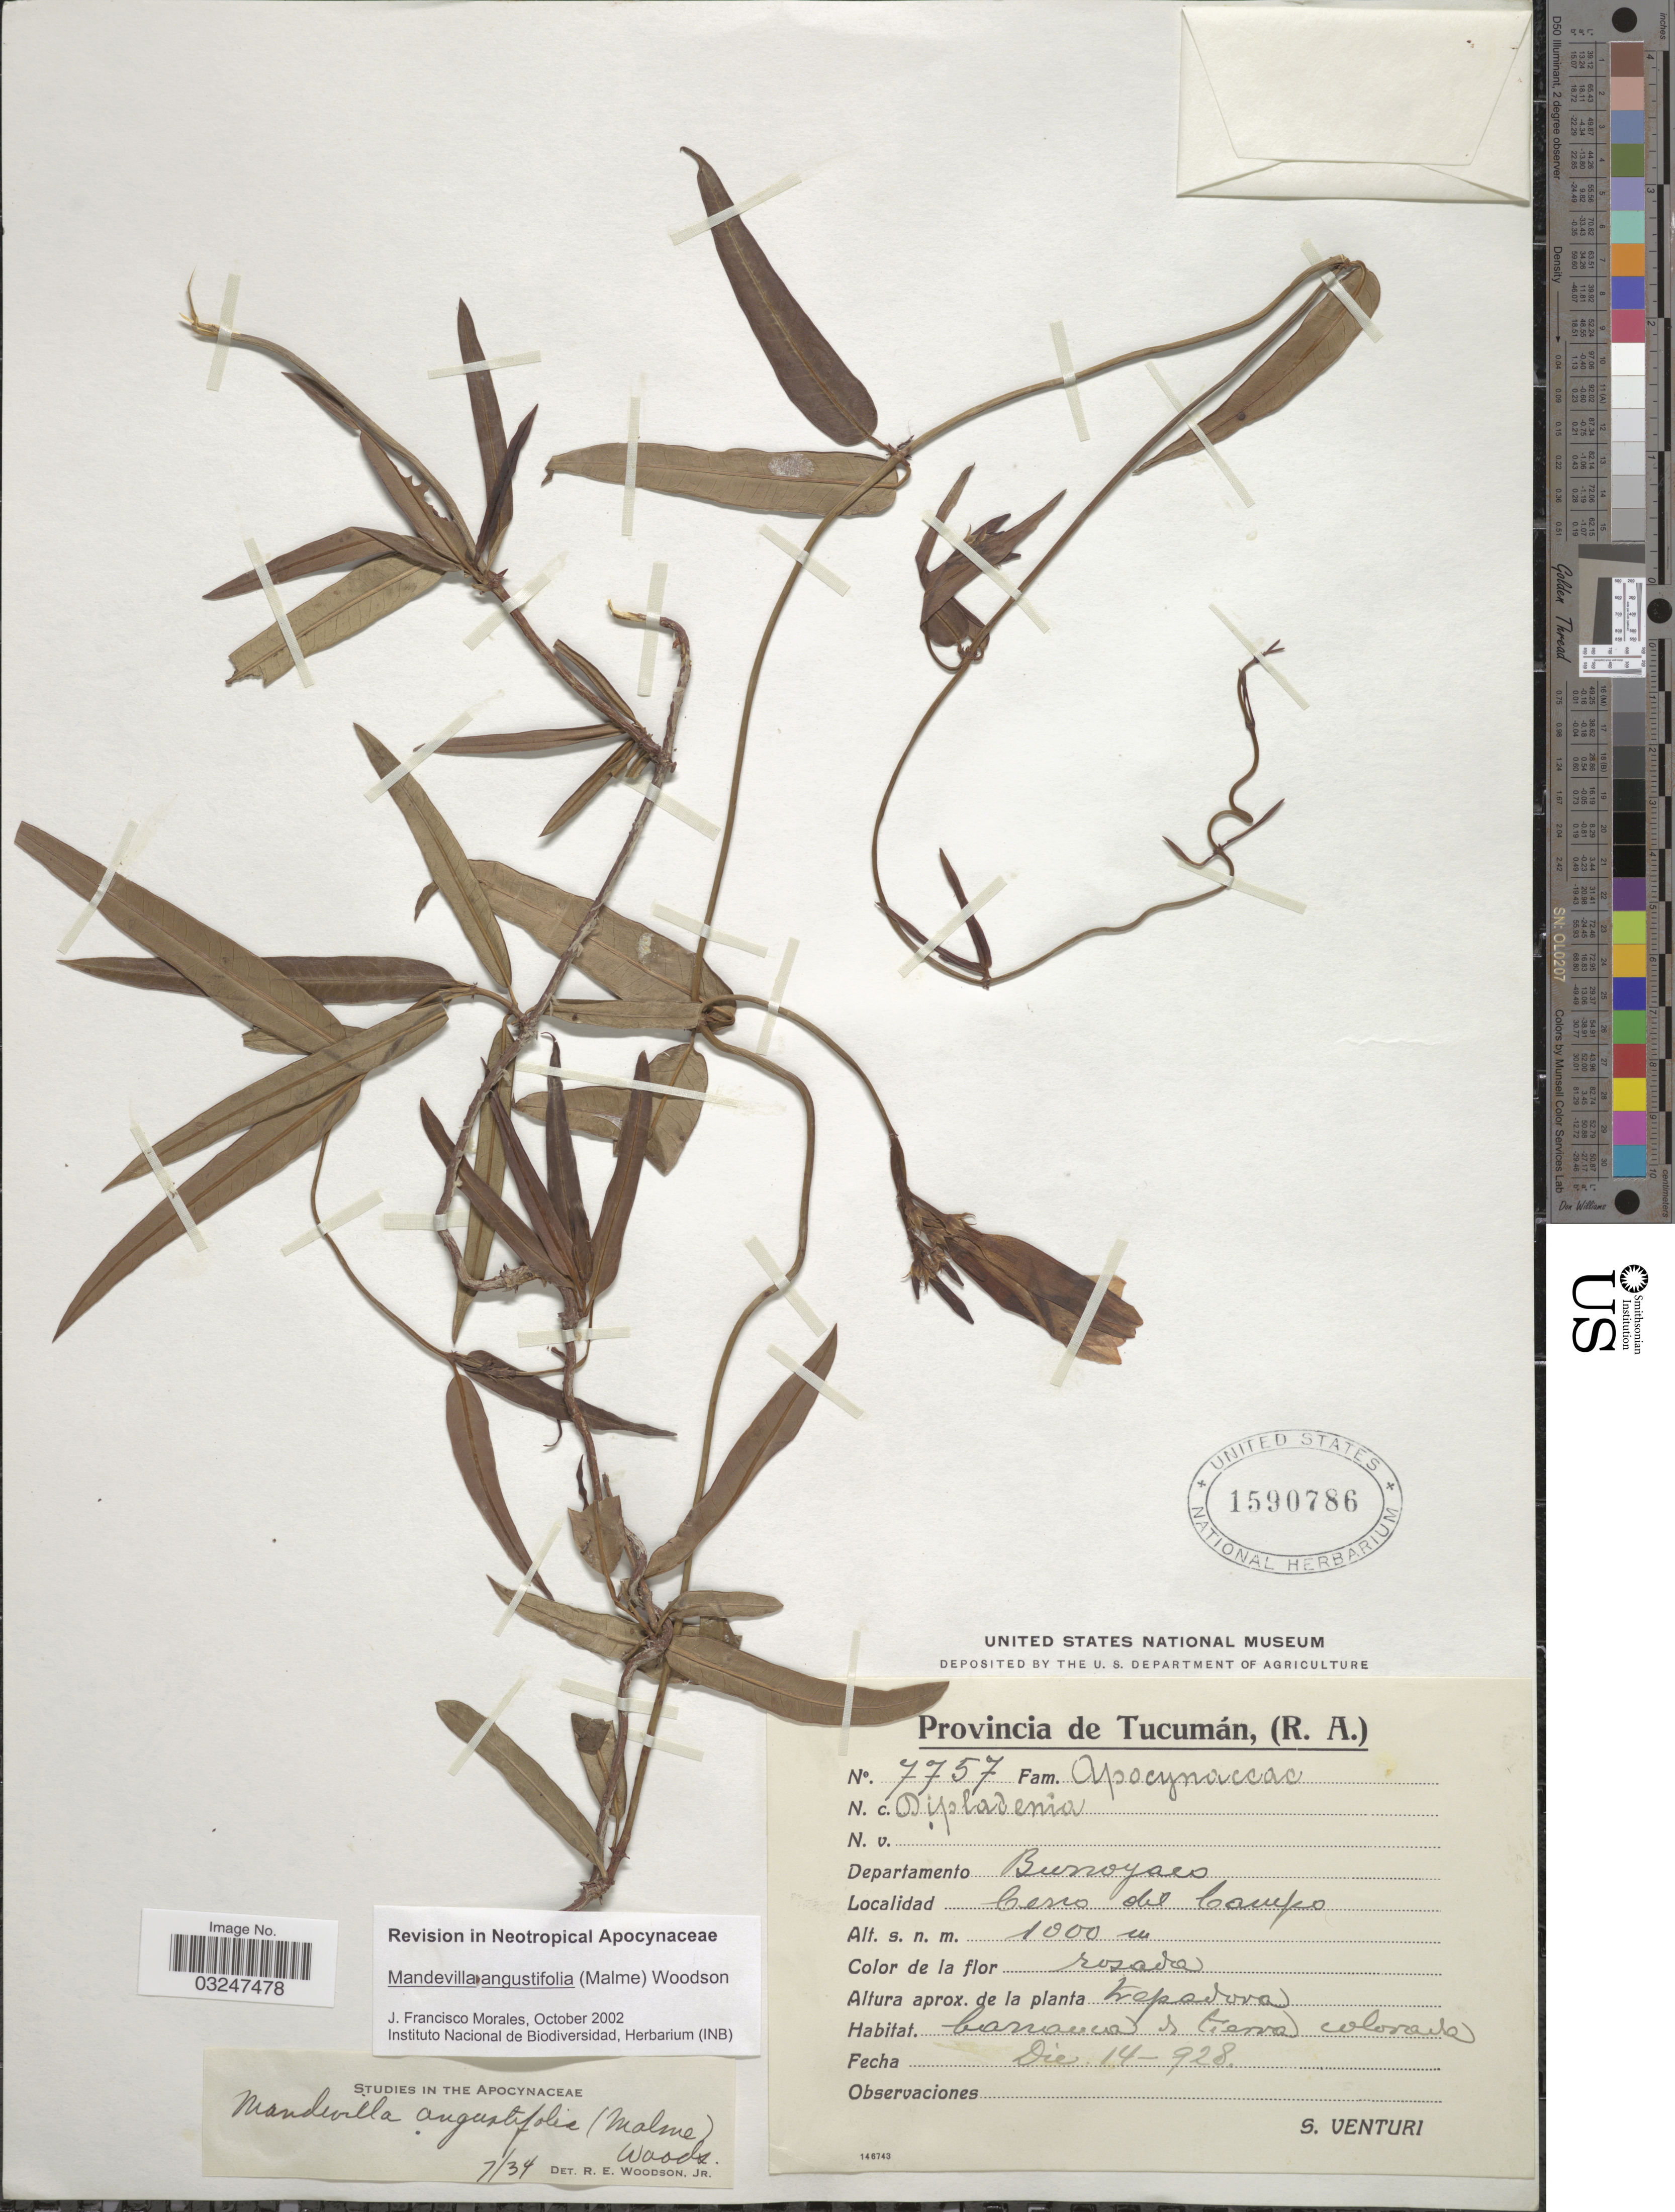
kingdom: Plantae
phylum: Tracheophyta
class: Magnoliopsida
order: Gentianales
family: Apocynaceae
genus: Mandevilla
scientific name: Mandevilla angustifolia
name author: (Malme) Woodson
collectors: S. Venturi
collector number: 7757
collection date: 1928-12-14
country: Argentina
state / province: Tucuman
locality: Departamento Burroyaco, Cerro del Campo.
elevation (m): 1000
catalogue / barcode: US 1590786